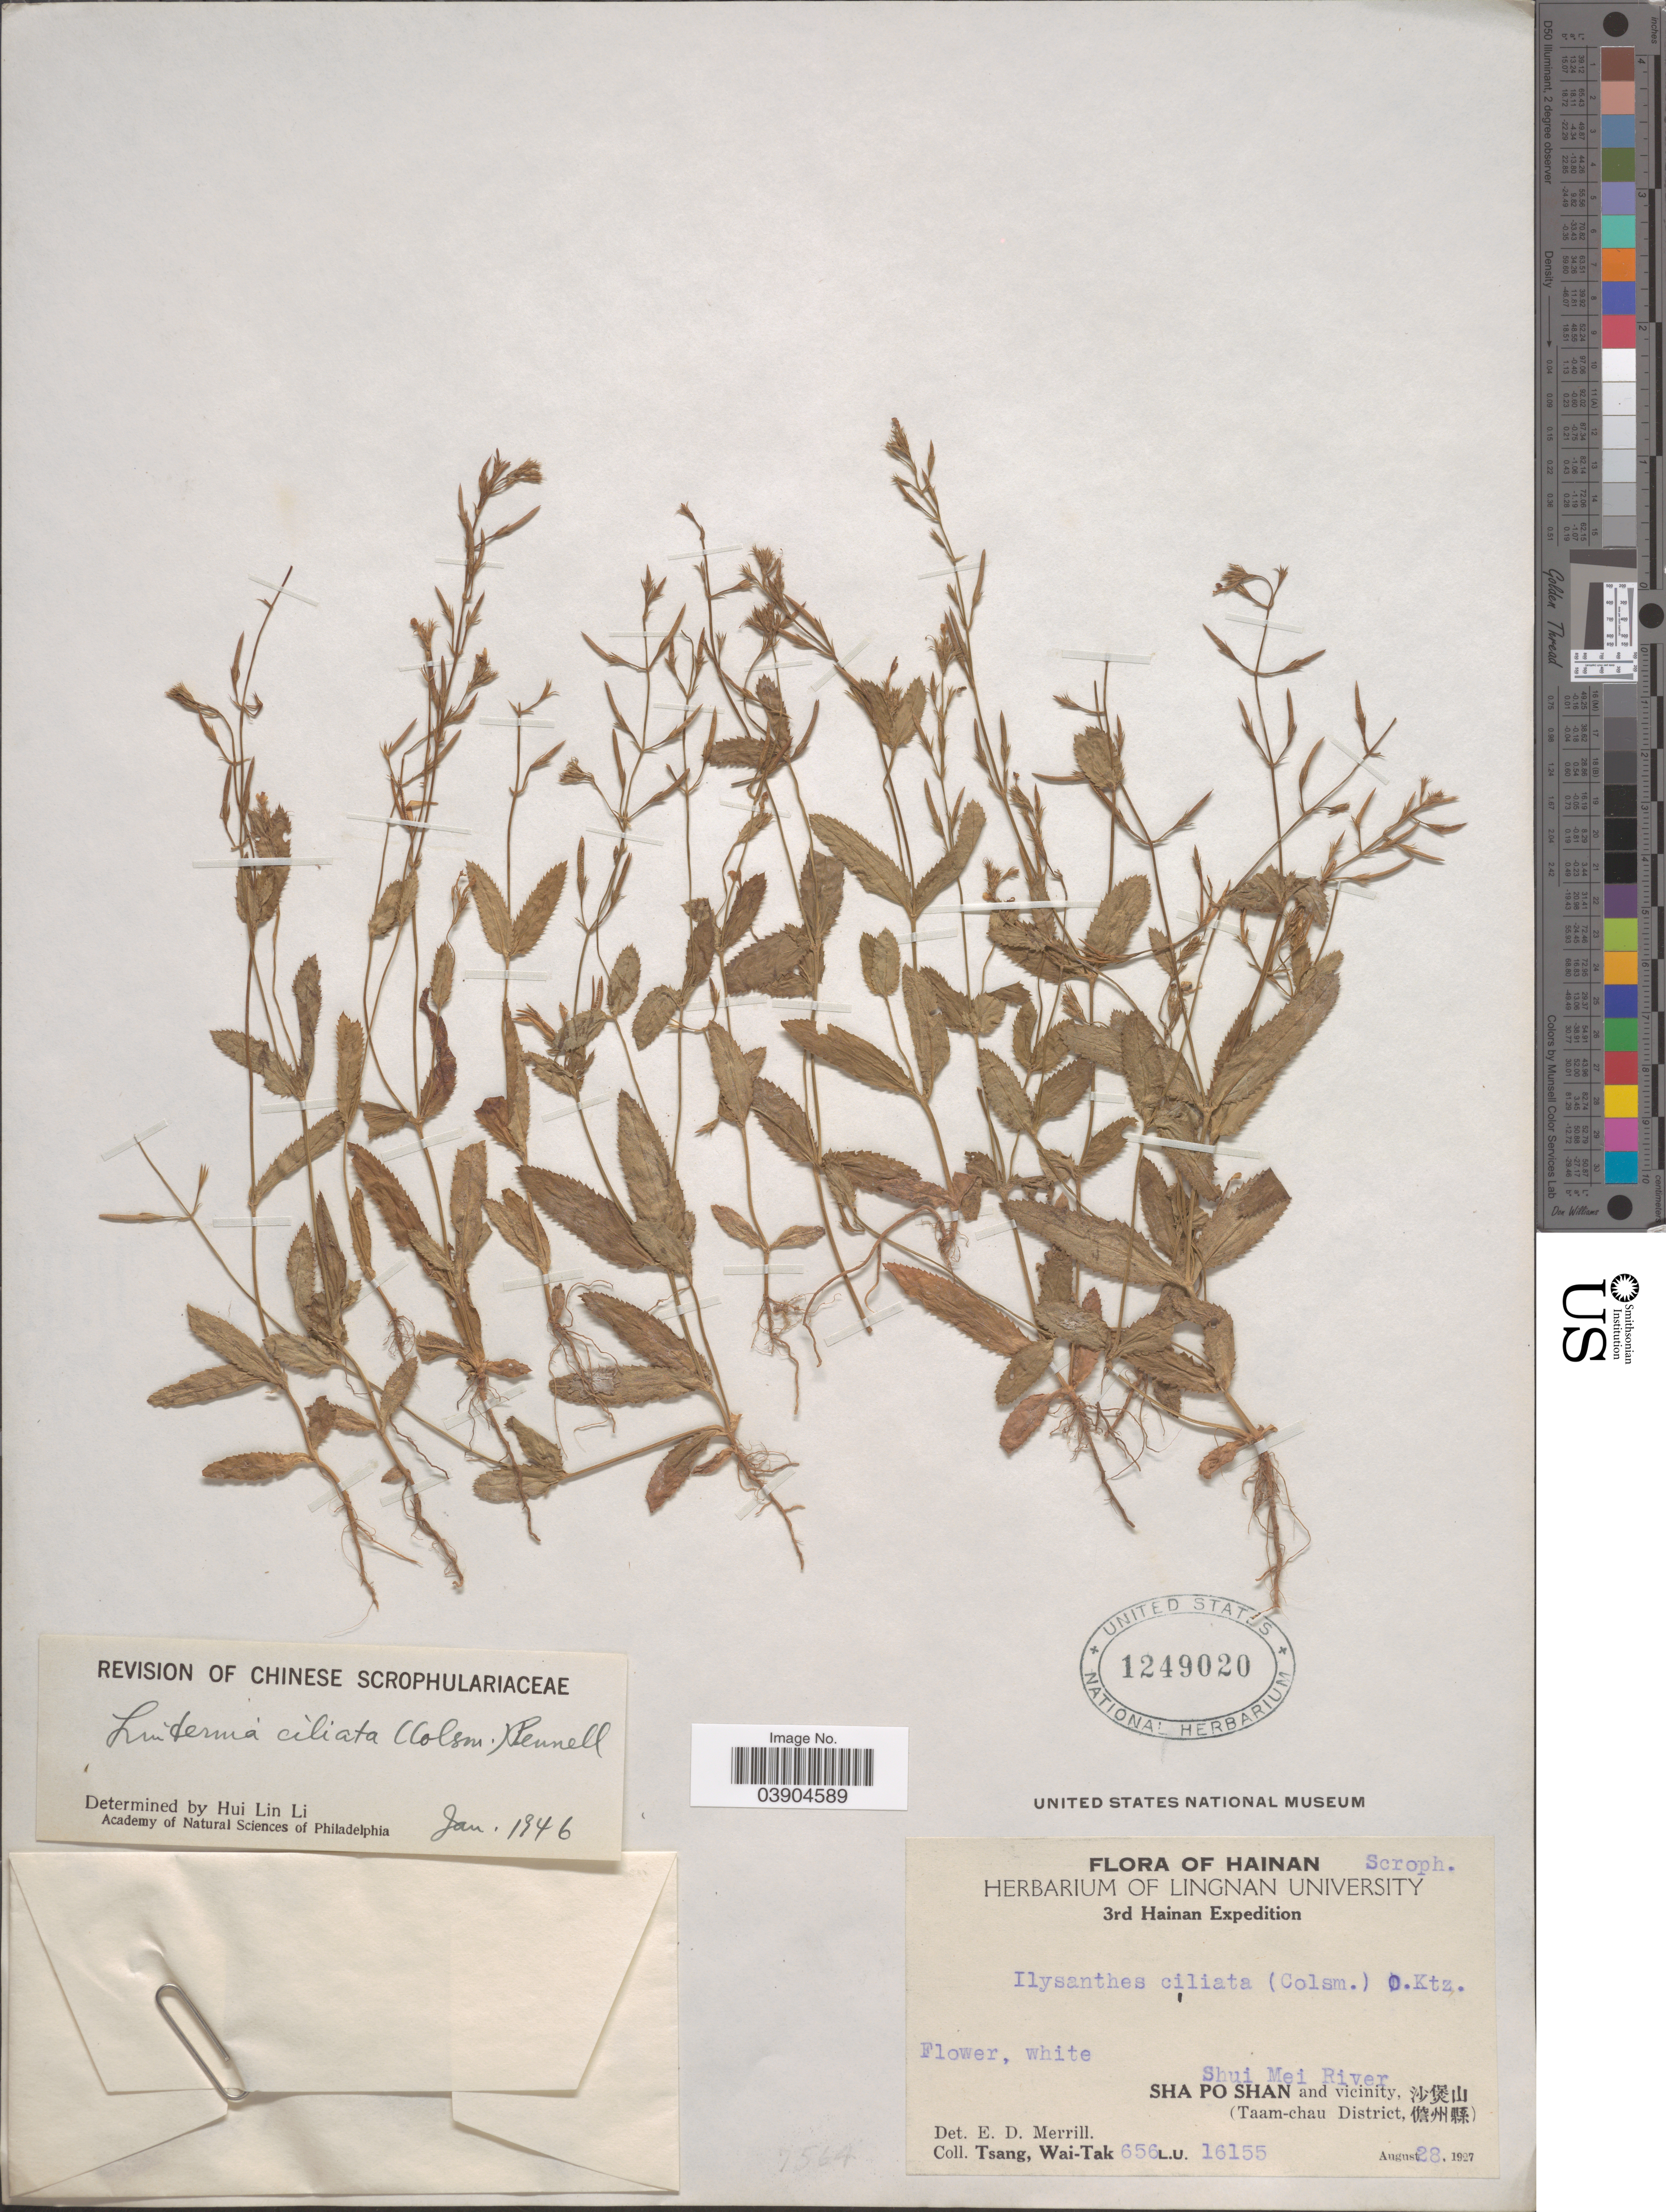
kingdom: Plantae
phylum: Tracheophyta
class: Magnoliopsida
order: Lamiales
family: Linderniaceae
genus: Lindernia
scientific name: Lindernia ciliata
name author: (Colsm.) Pennell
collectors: W. T. Tsang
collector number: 656L.U.16155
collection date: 1927-08-28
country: China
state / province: Hainan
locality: Shui Mei River. Sha Po Shan and vicinity, X. (Taam-chau District, X).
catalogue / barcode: US 1249020